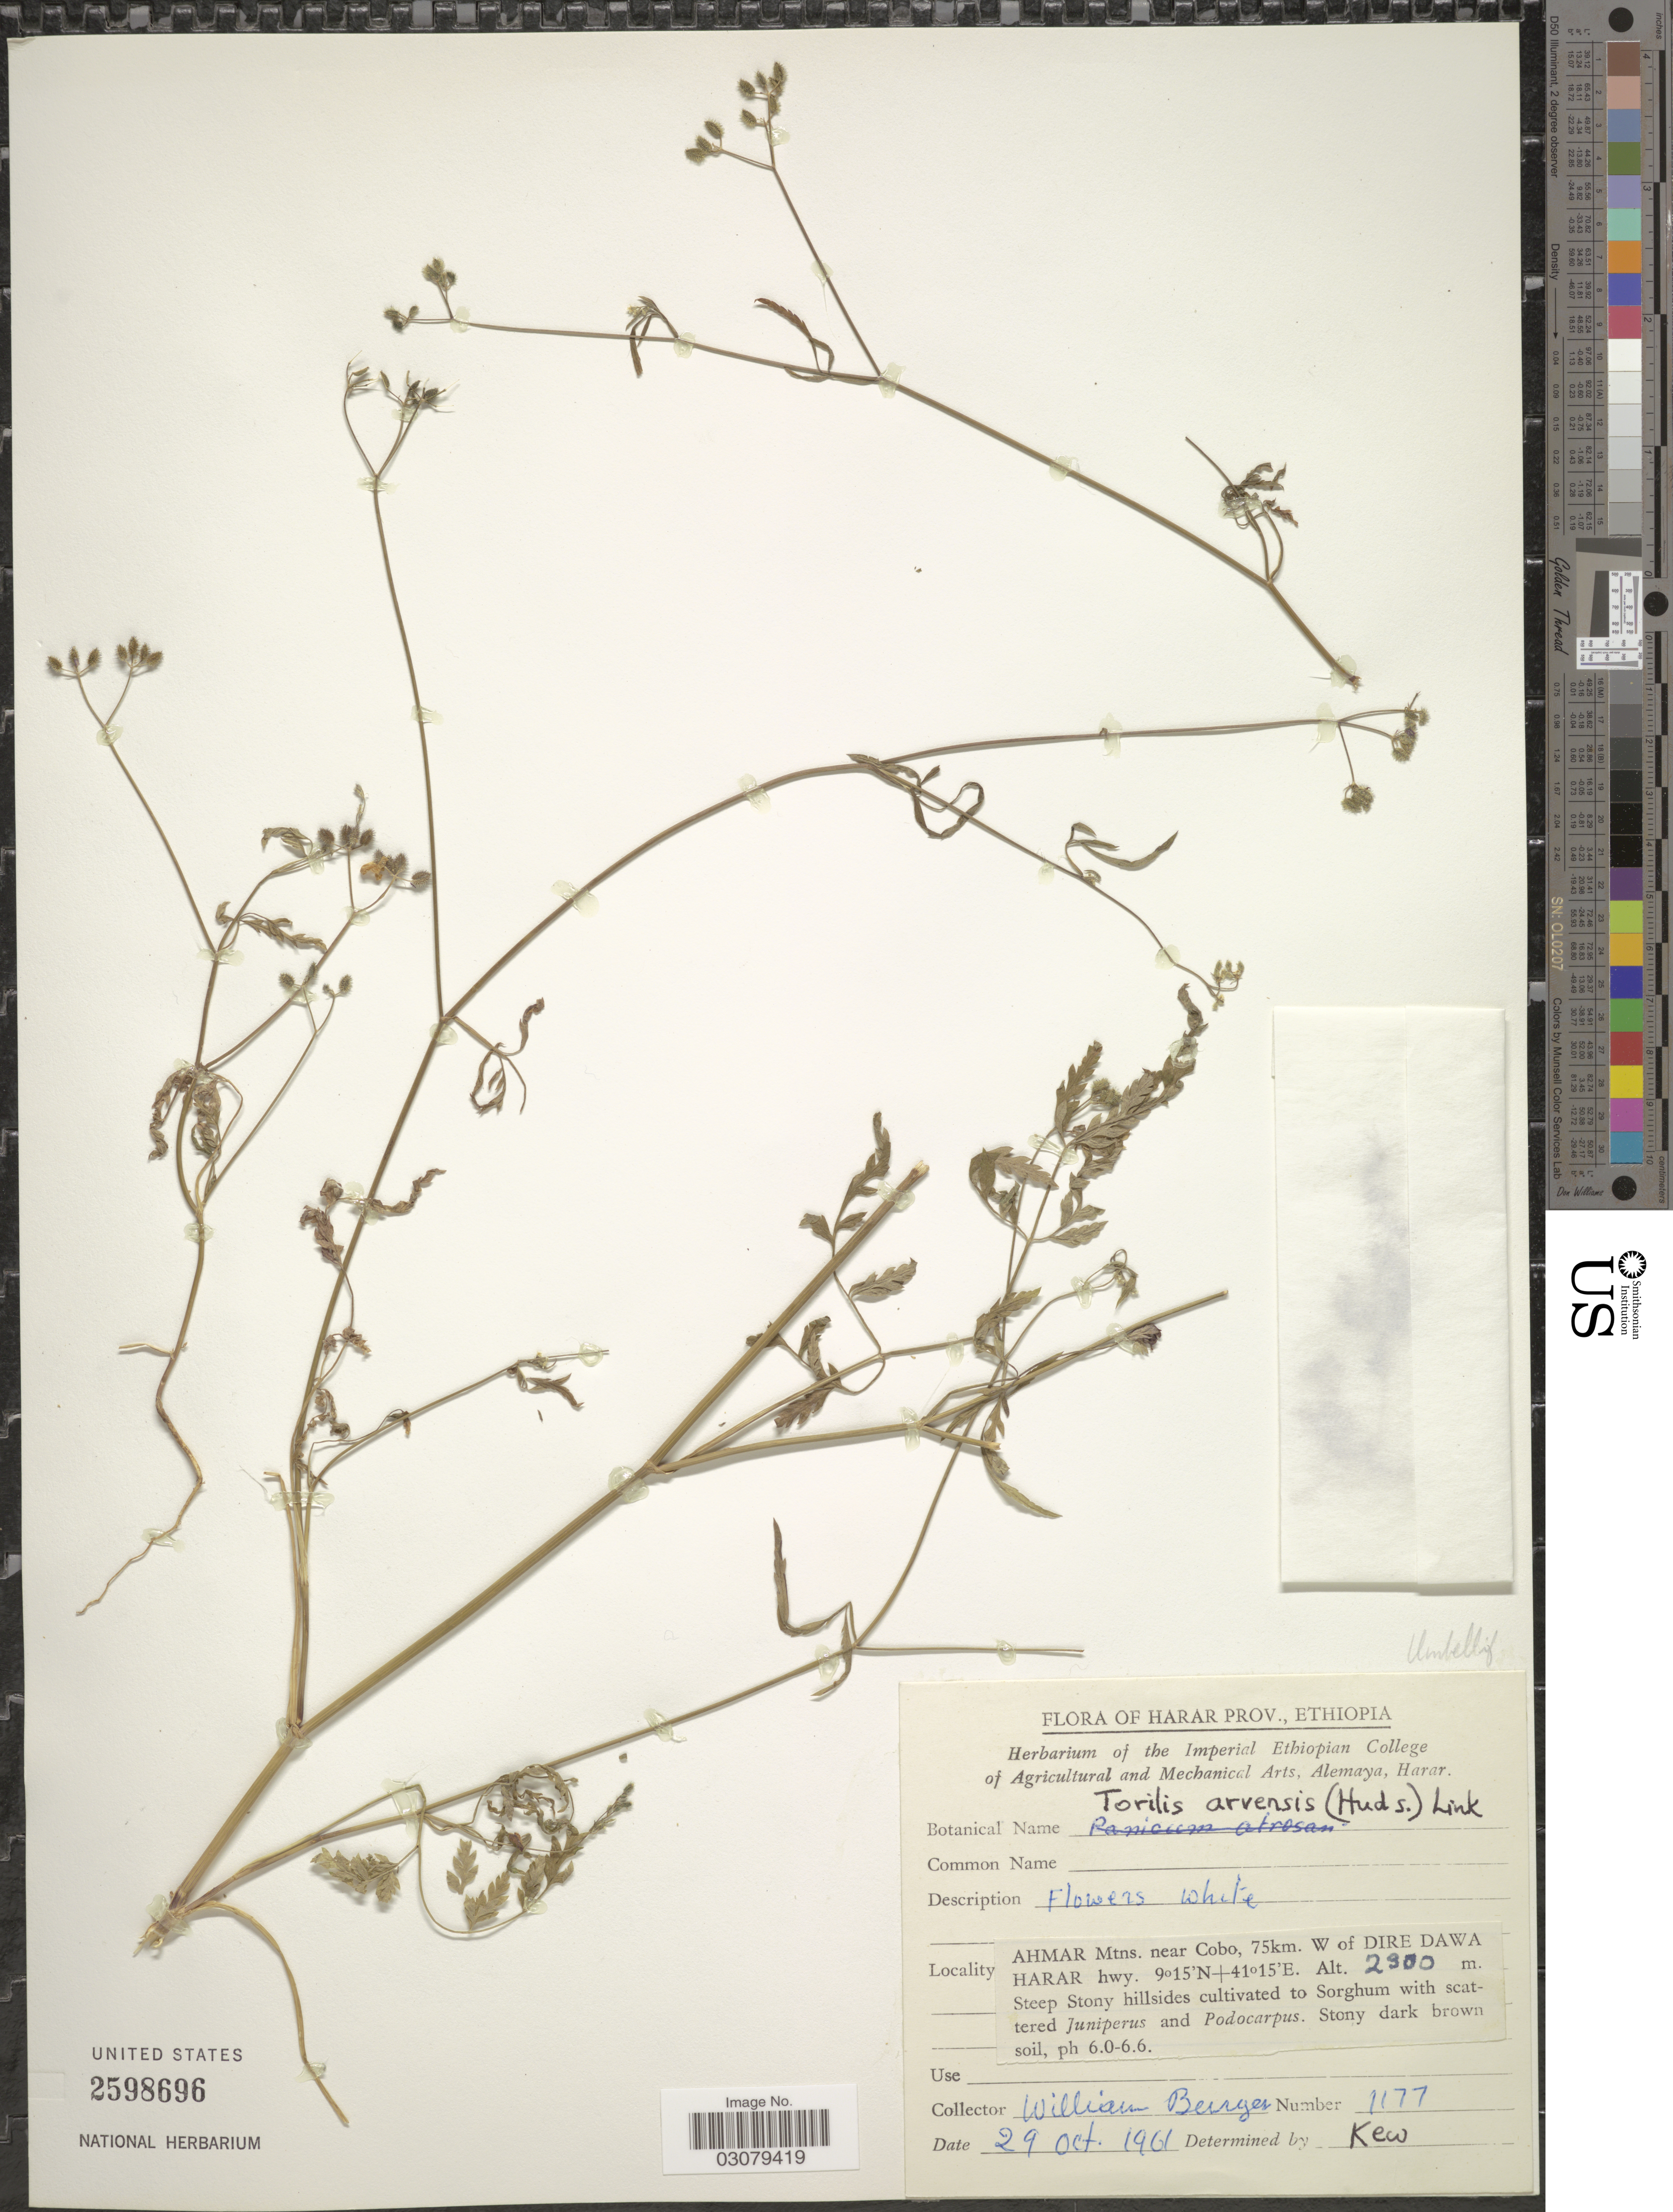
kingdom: Plantae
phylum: Tracheophyta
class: Magnoliopsida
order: Apiales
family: Apiaceae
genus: Torilis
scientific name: Torilis arvensis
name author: (Huds.) Link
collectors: W. Burger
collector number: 1177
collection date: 1961-10-29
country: Ethiopia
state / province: Dire Dawa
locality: Harar Prov. Ahmar Mtns. near Cobo, 75km. W. of Dire Dawa Harar hwy.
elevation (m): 2300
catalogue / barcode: US 2598696